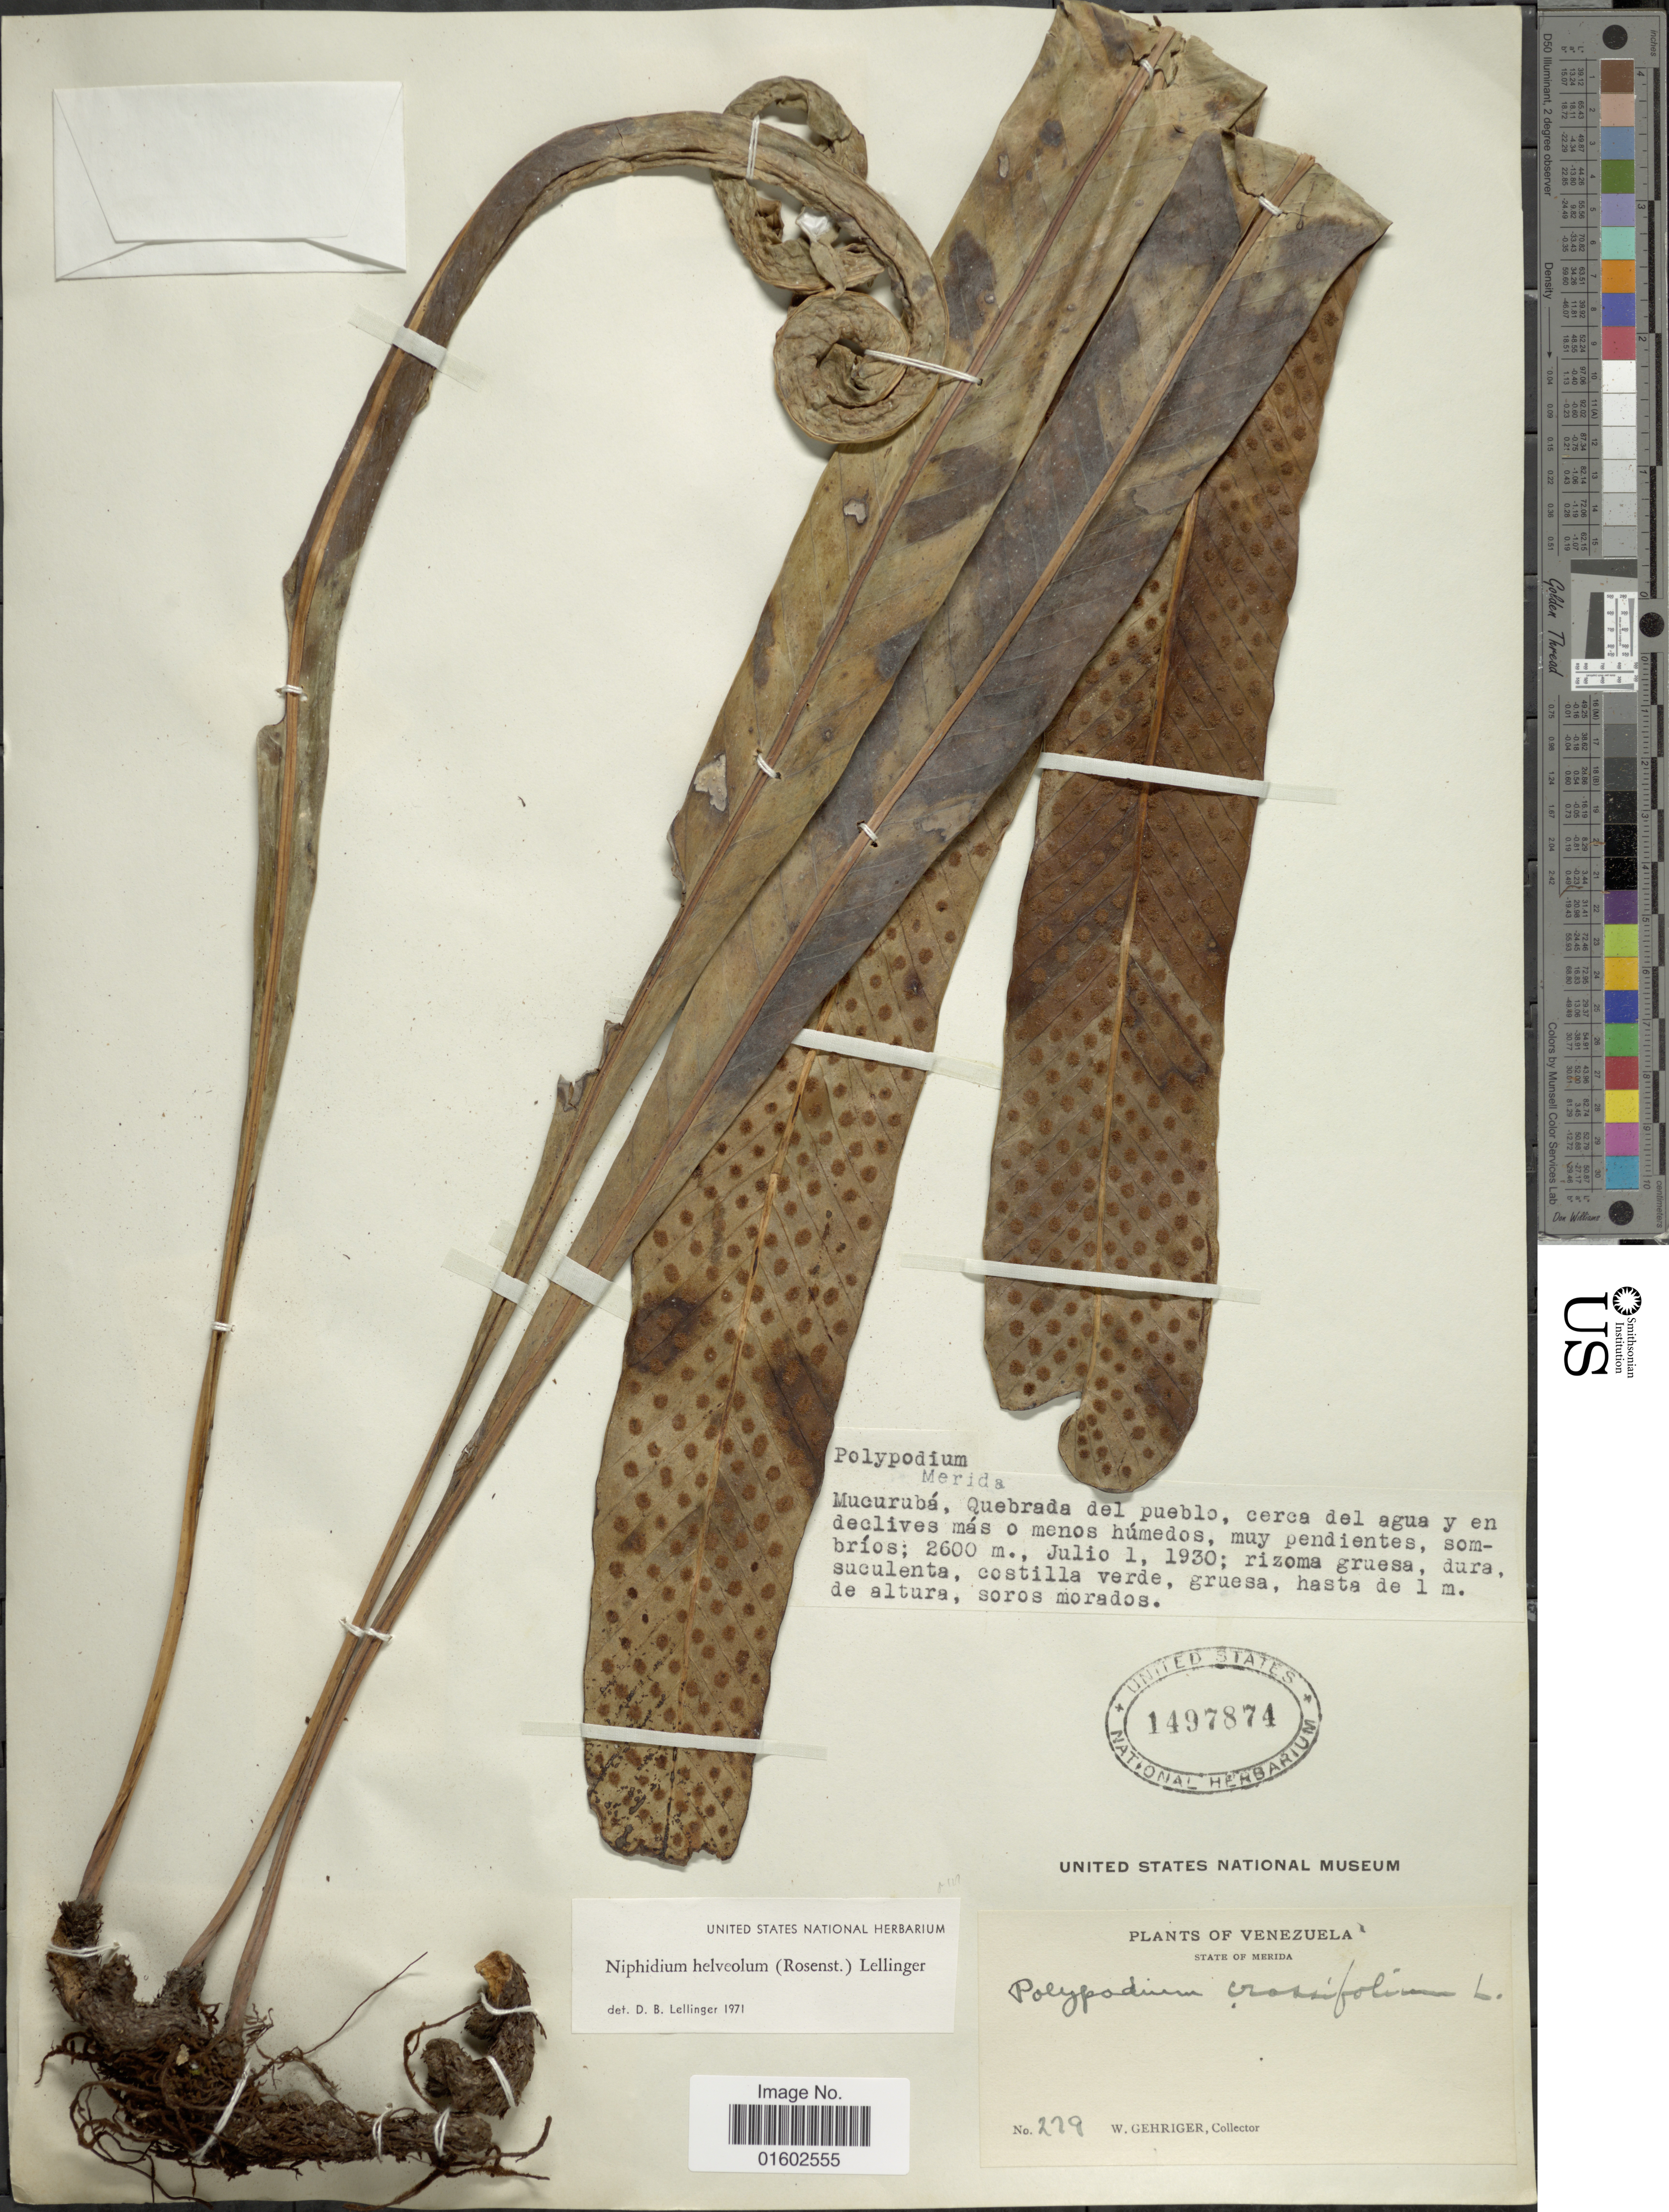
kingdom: Plantae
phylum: Tracheophyta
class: Polypodiopsida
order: Polypodiales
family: Polypodiaceae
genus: Niphidium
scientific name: Niphidium mortonianum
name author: Lellinger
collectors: W. Gehriger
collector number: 279*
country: Venezuela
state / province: Mérida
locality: Mucuruba, Quebrada del pueblo, cerca del agua y en declives mas o menos humedos, muy pendientes, sombrios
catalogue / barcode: US 1497874